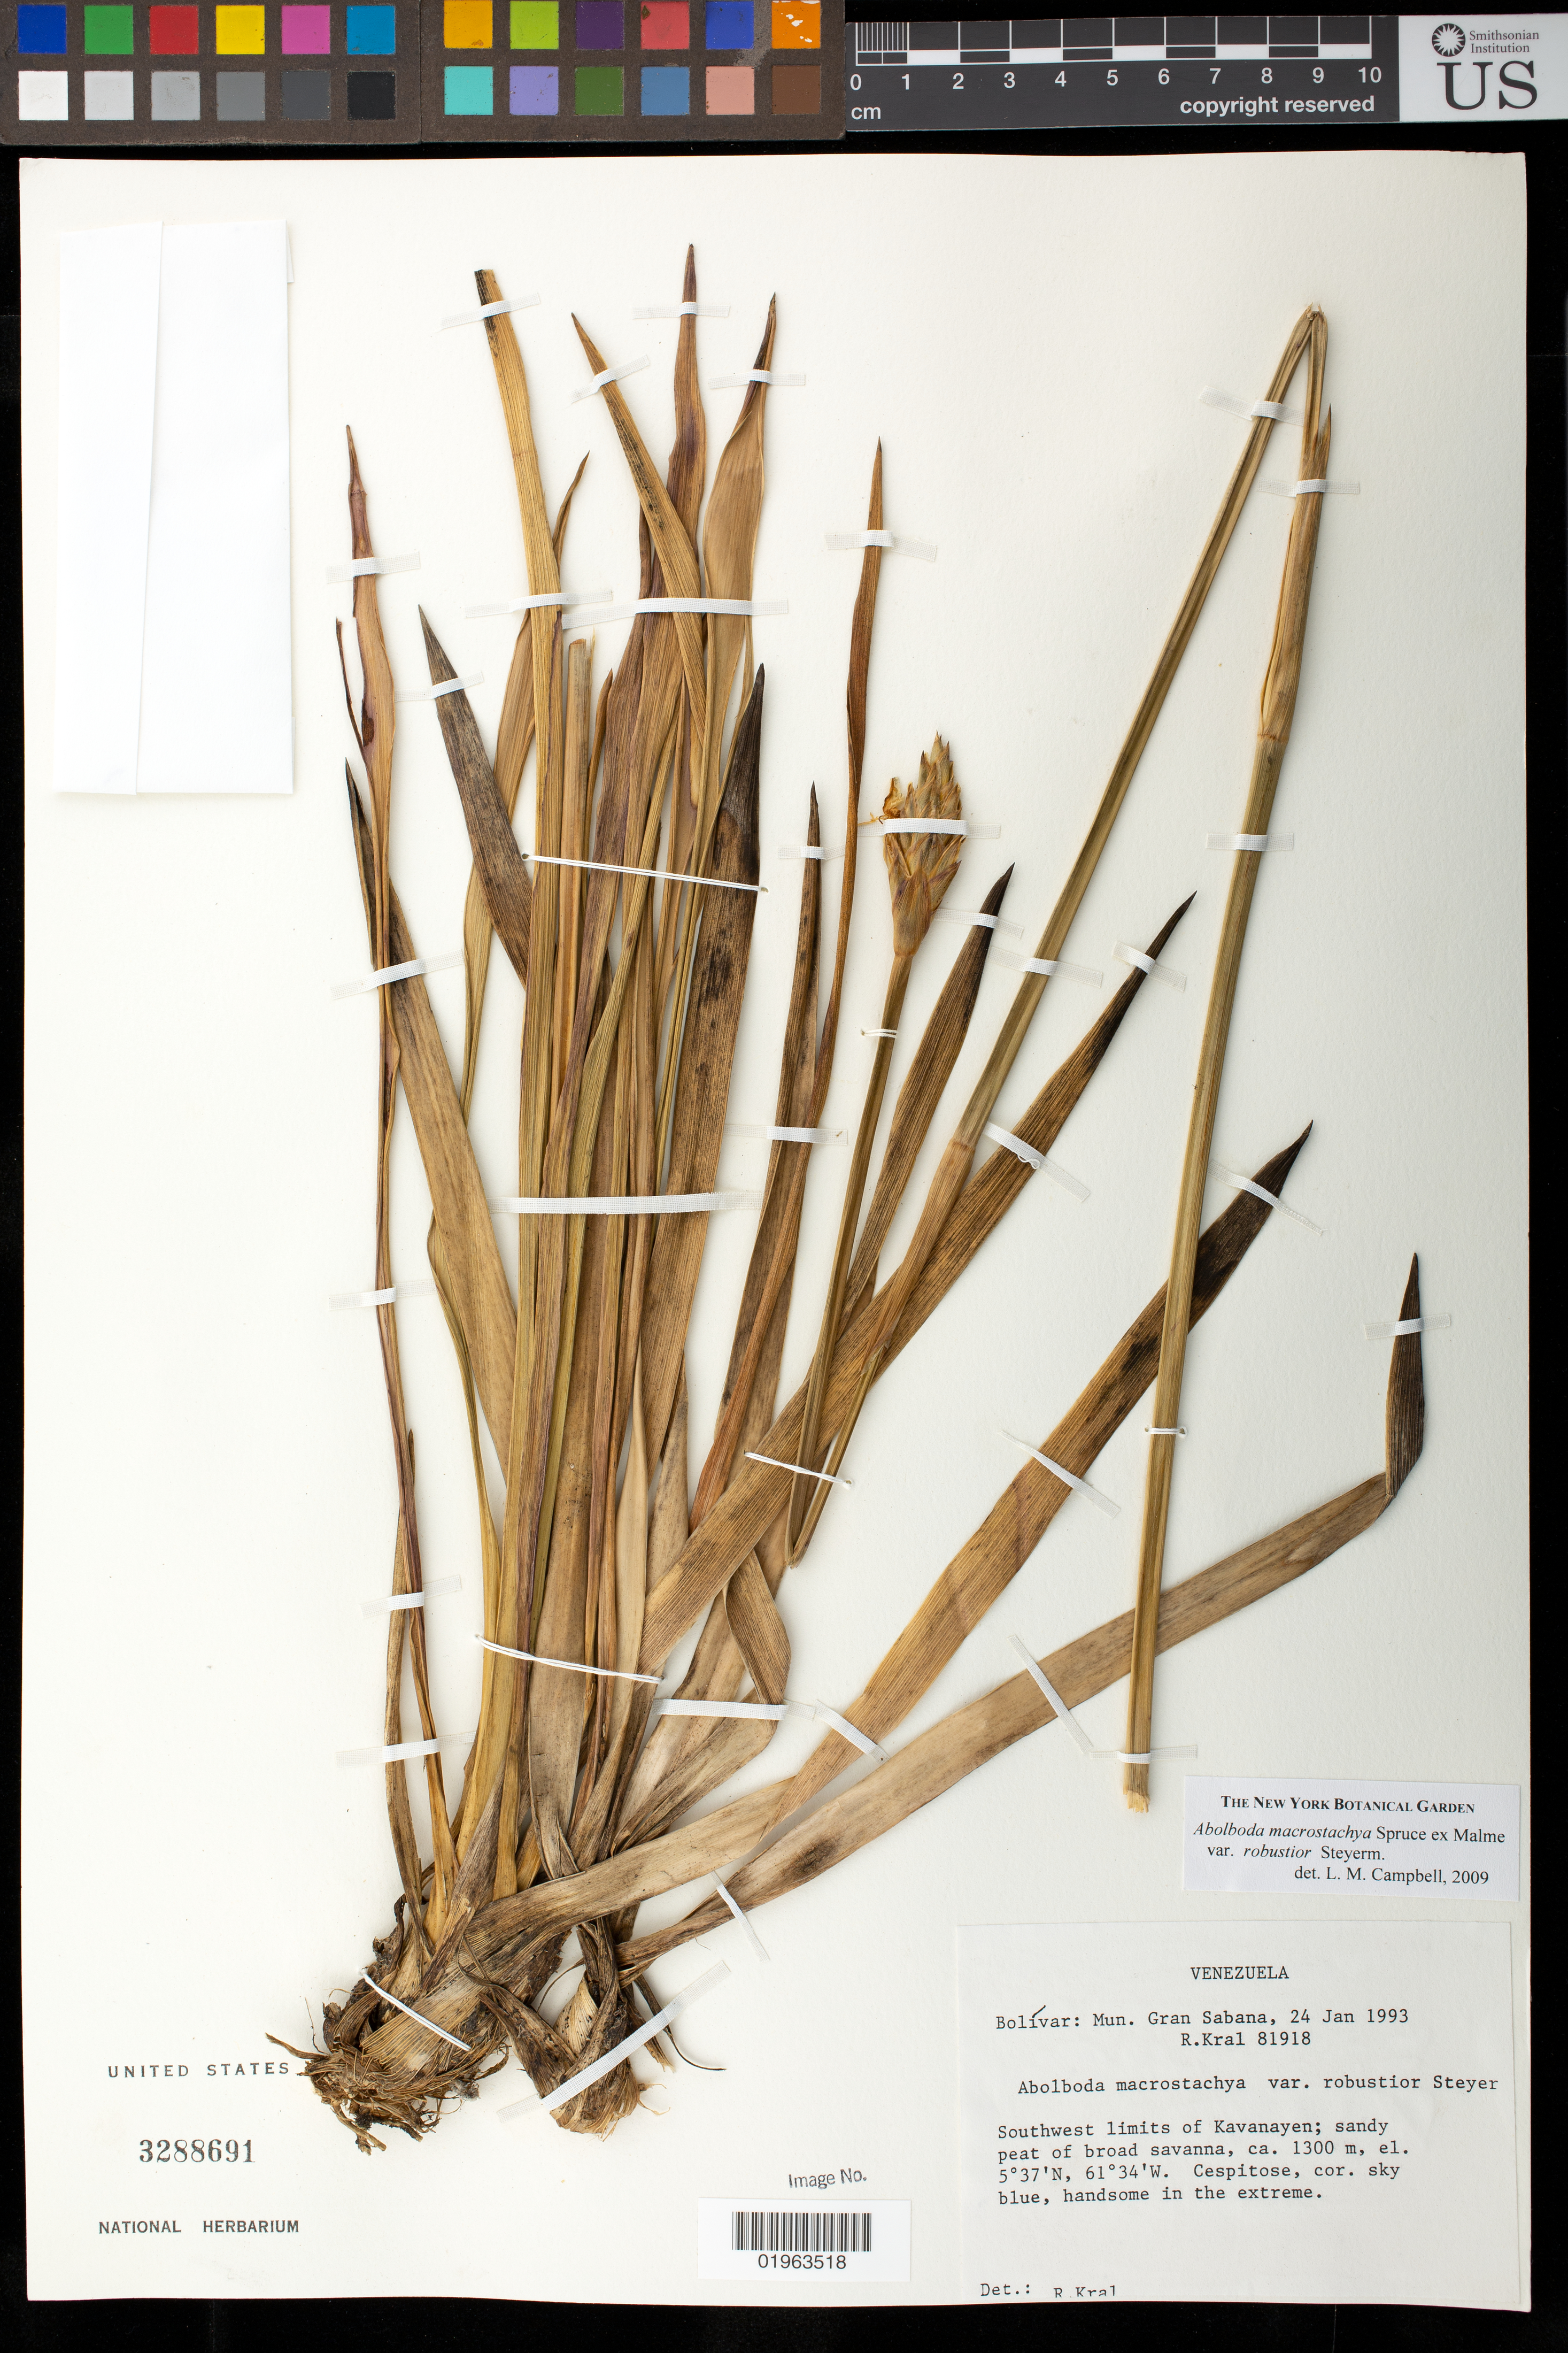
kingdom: Plantae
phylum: Tracheophyta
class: Liliopsida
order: Poales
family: Xyridaceae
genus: Abolboda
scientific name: Abolboda macrostachya var. robustior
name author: Steyerm.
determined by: Campbell, L. M.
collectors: R. Kral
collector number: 81918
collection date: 1993-01-24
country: Venezuela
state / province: Bolívar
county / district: Gran Sabana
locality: SW of limits of Kavanayen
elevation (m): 1300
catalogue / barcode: US 3285691